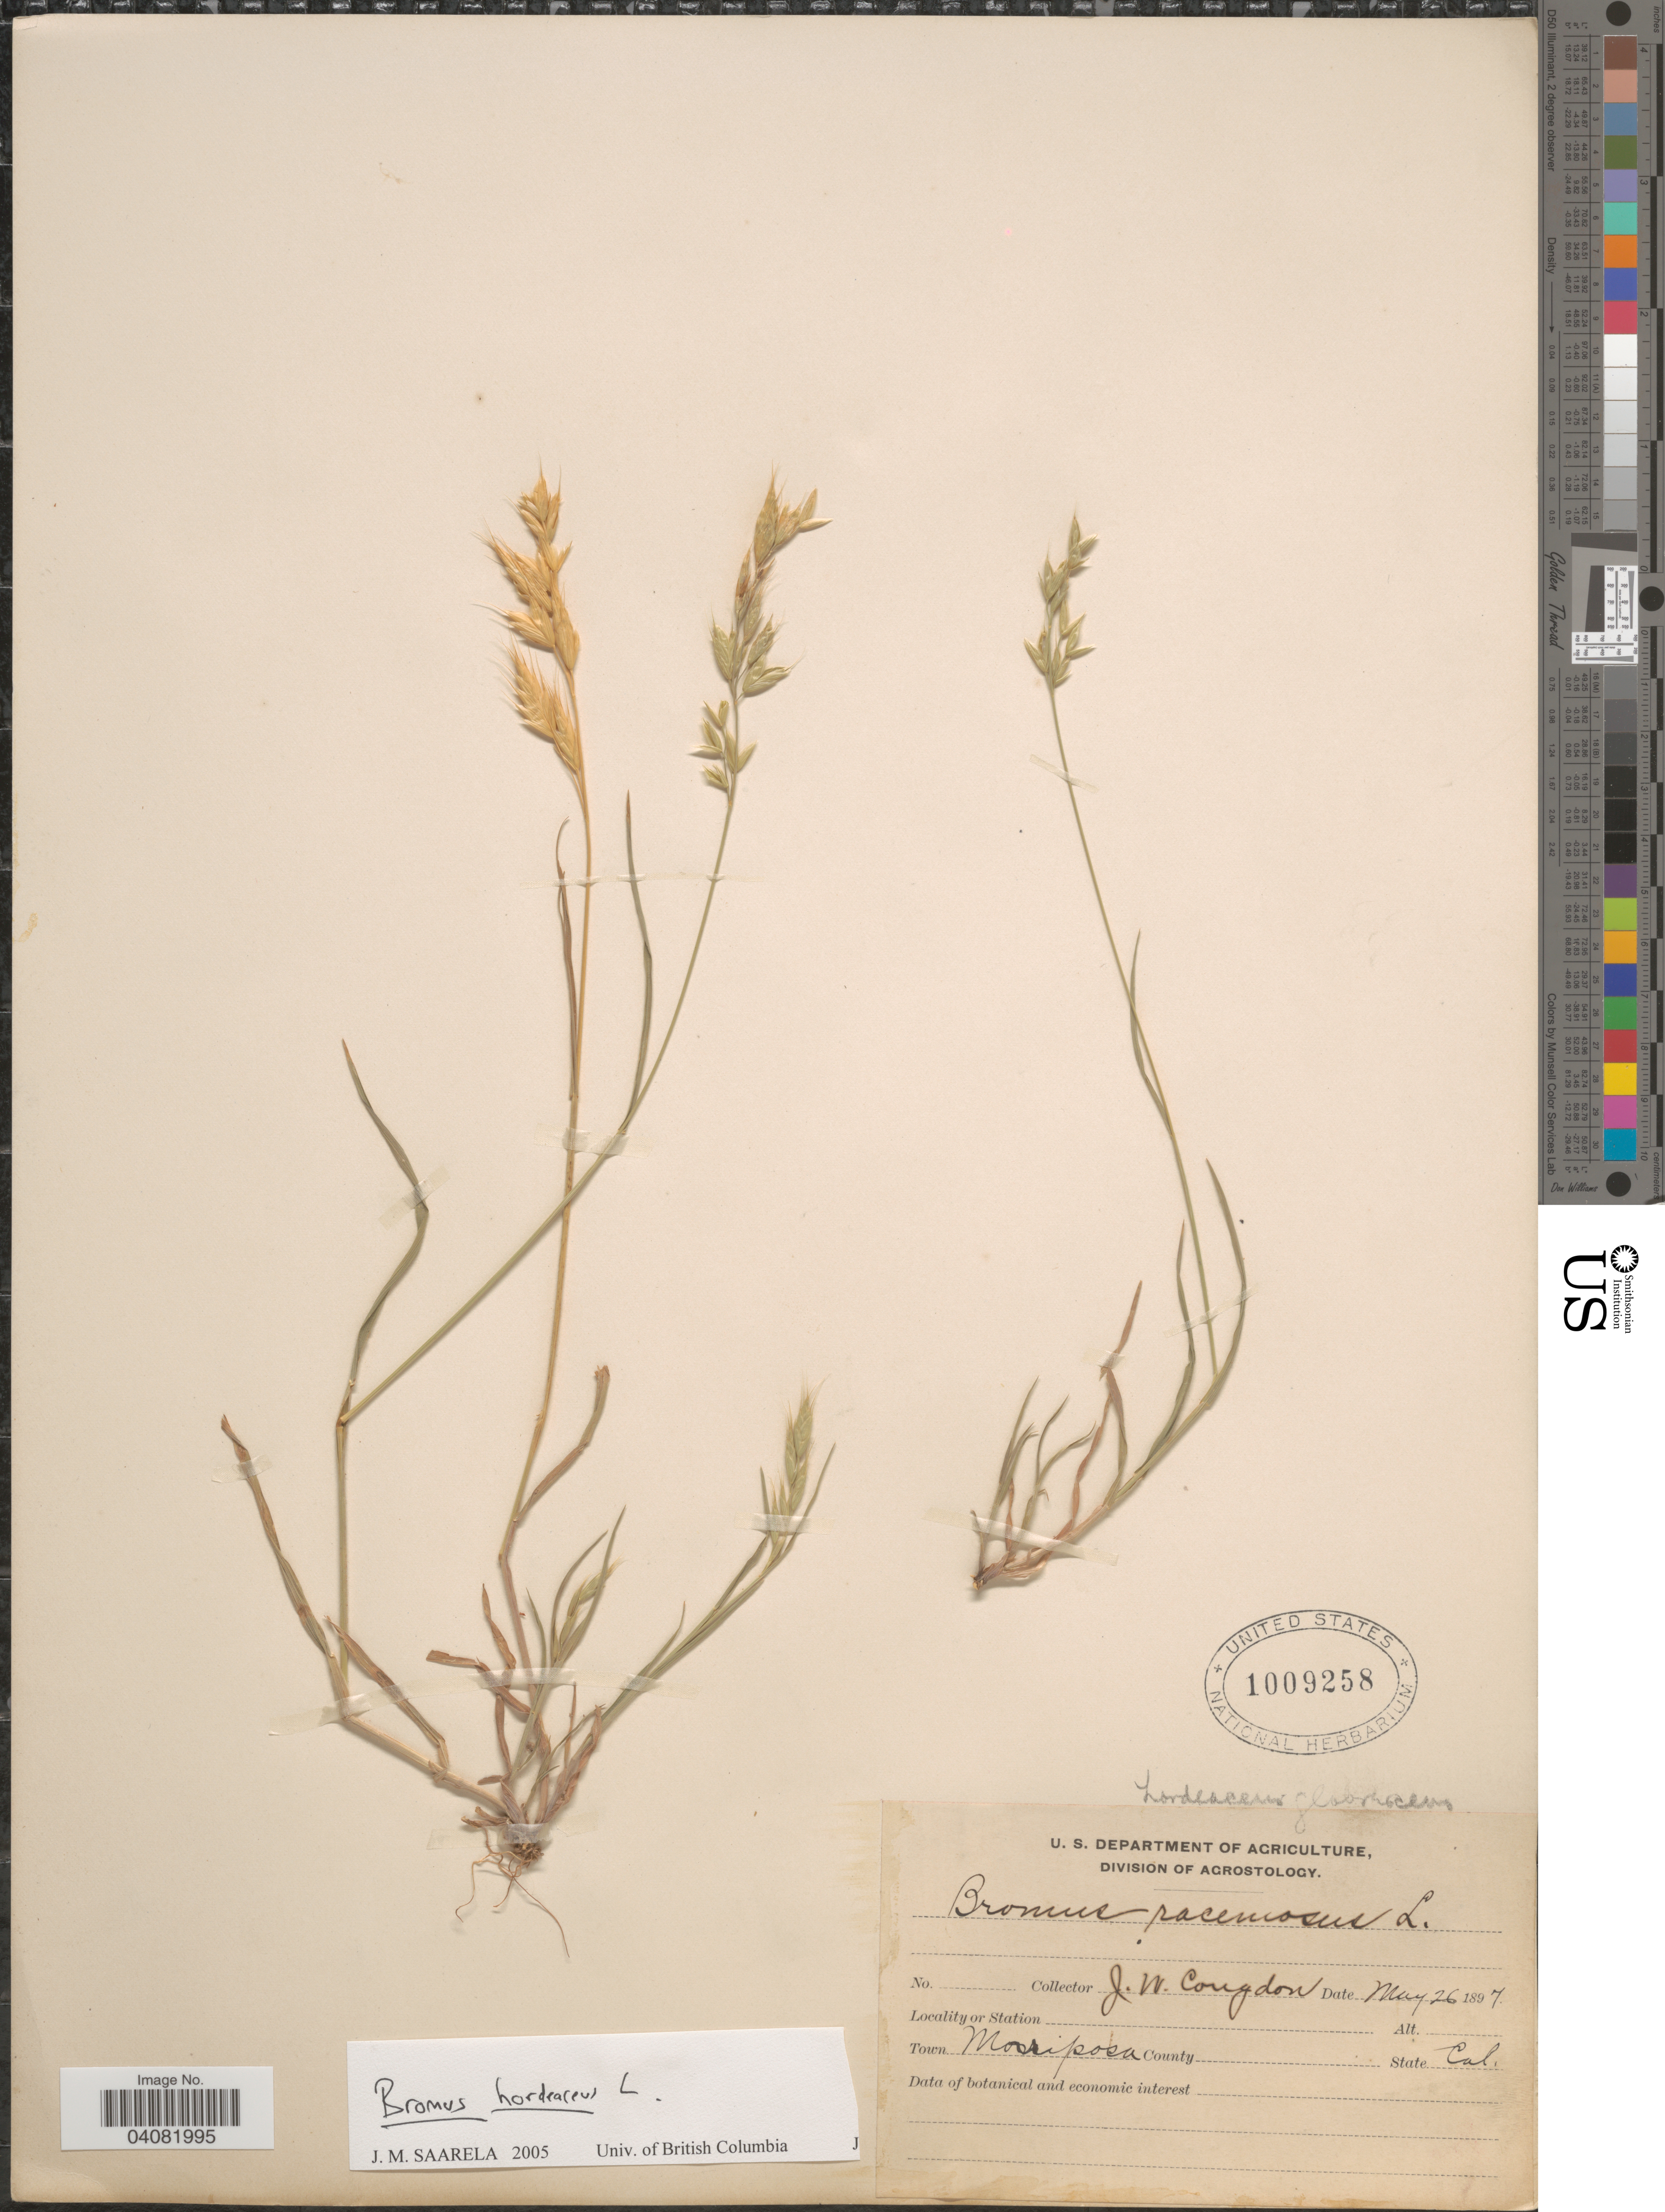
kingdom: Plantae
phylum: Tracheophyta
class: Liliopsida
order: Poales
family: Poaceae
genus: Bromus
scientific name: Bromus hordeaceus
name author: L.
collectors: J. W. Congdon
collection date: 1897-05-26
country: United States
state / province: California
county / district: Mariposa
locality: Town Mariposa.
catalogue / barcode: US 1009258